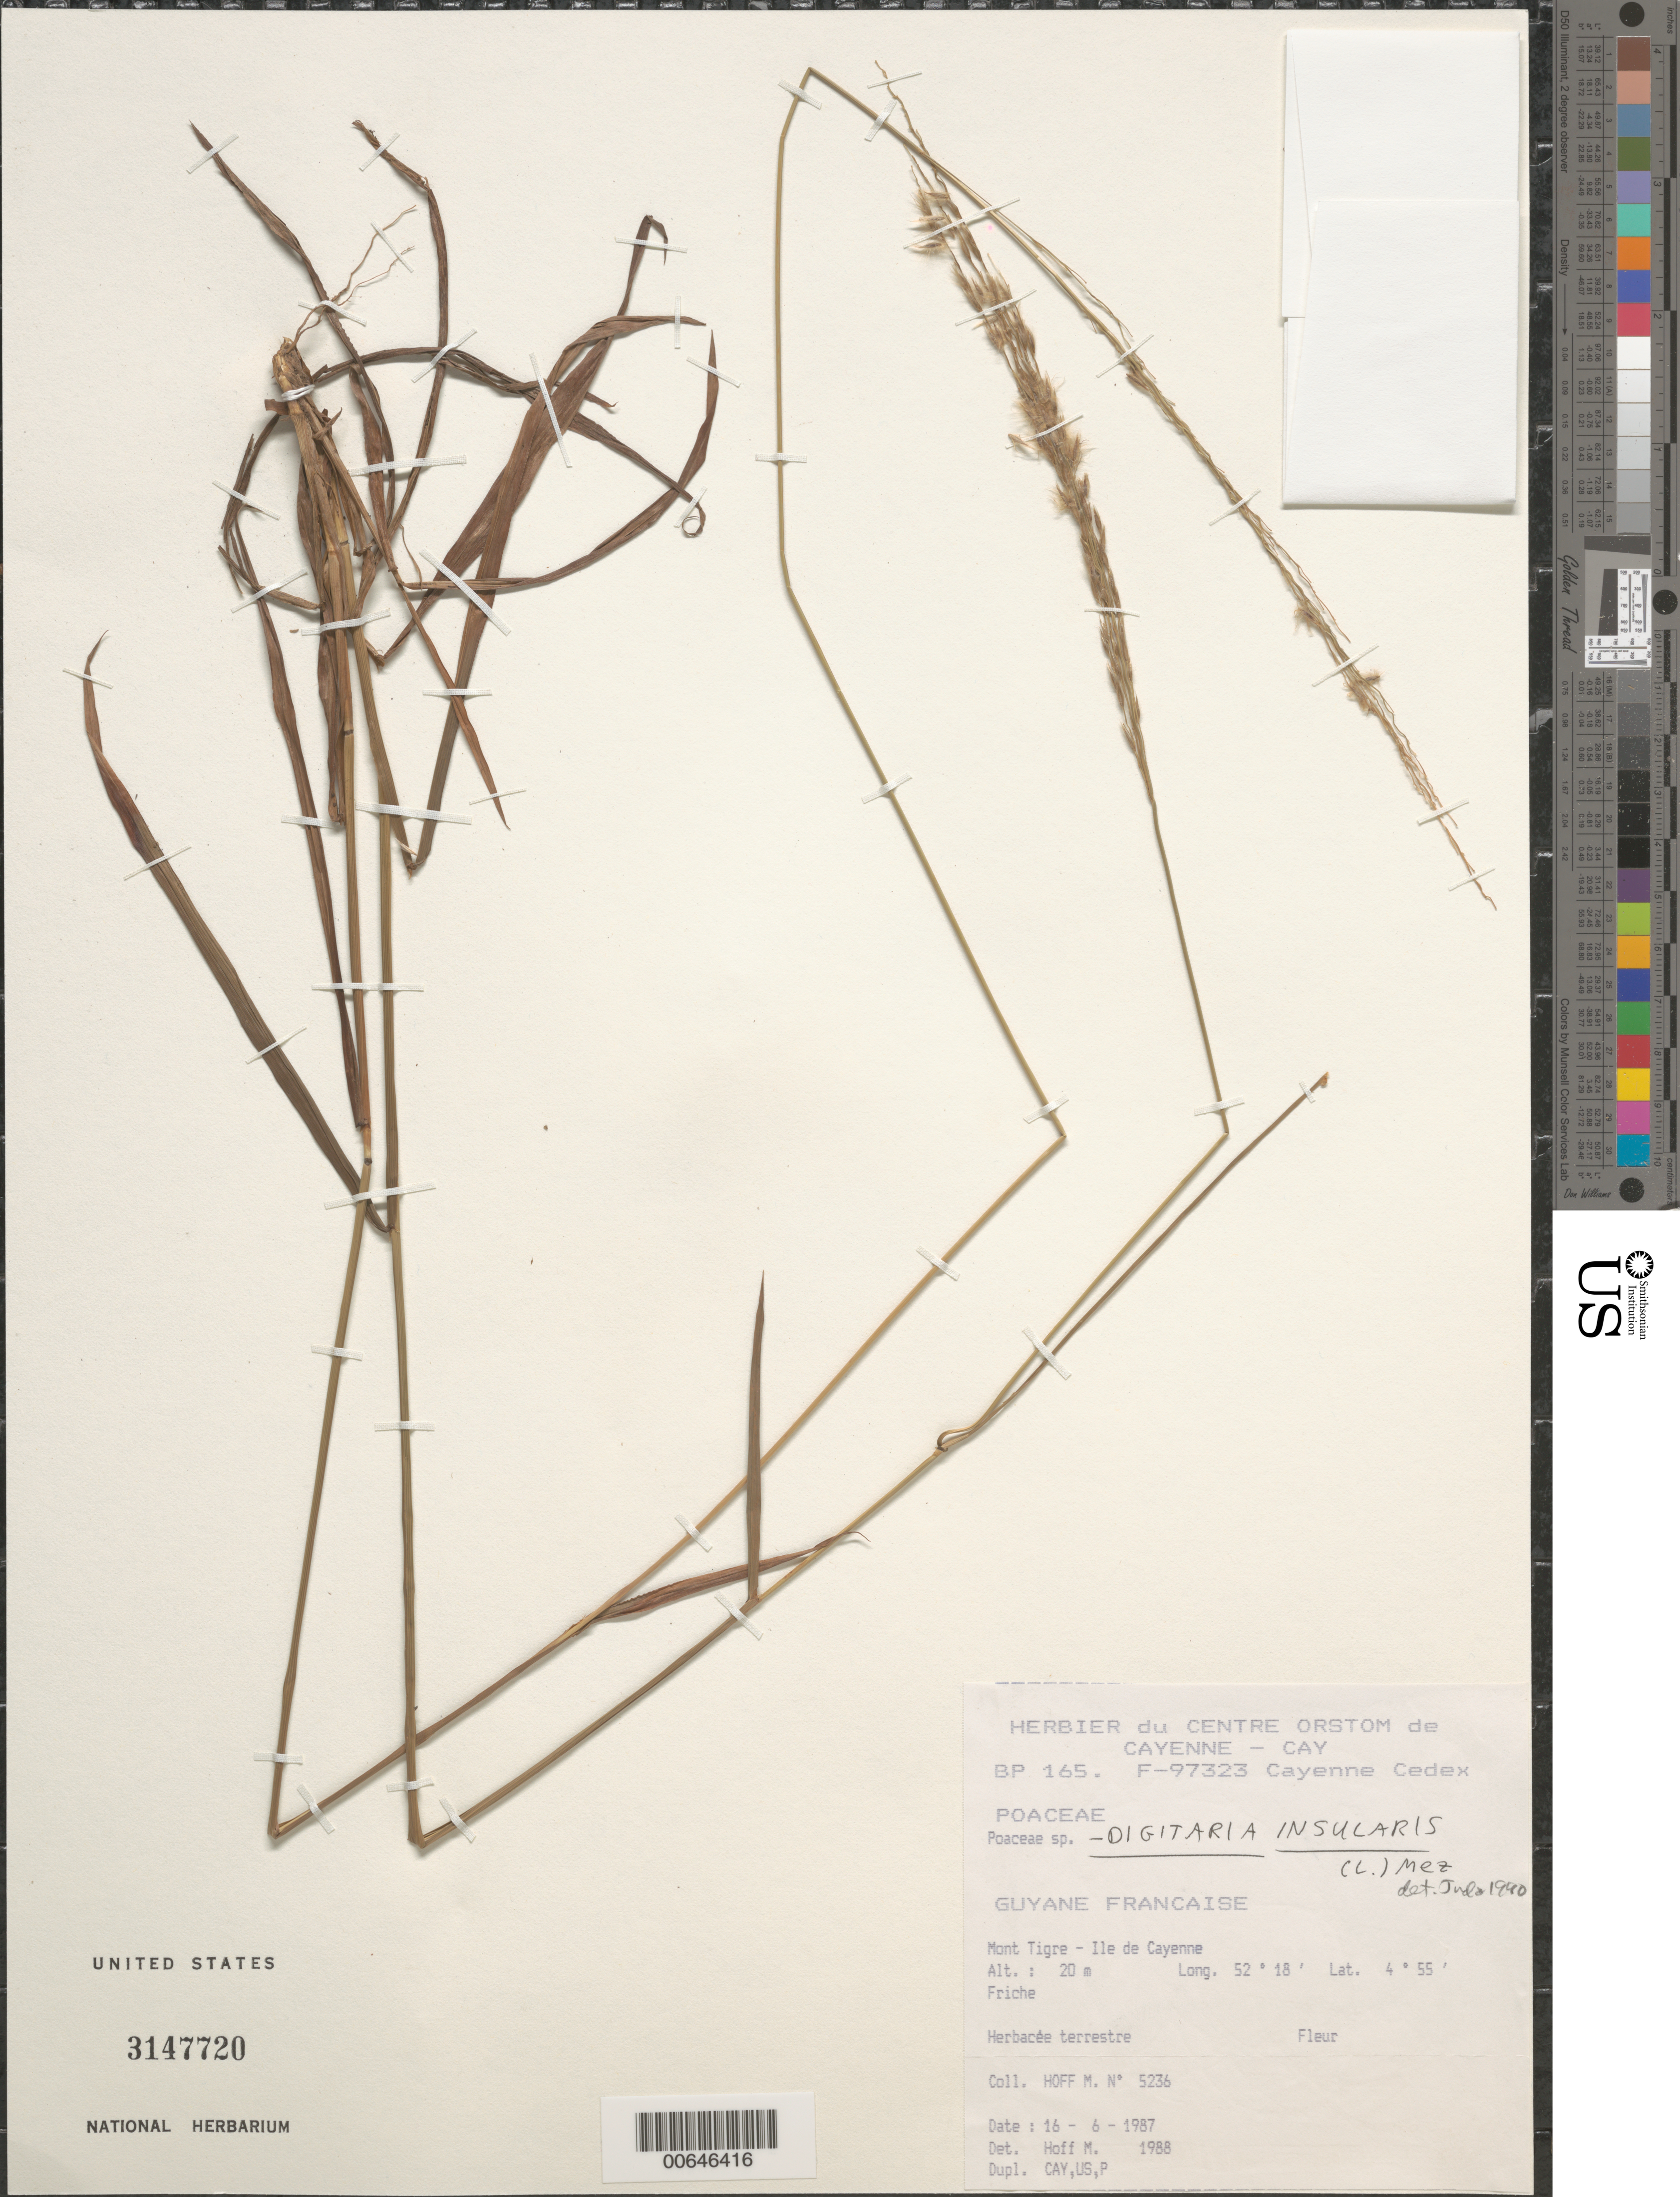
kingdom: Plantae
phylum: Tracheophyta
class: Liliopsida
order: Poales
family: Poaceae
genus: Digitaria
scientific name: Digitaria insularis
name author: (L.) Fedde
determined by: Judziewicz, E. J.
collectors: M. Hoff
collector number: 5236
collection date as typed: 16-Jun-87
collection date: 1987-06-16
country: French Guiana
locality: Ile de Cayenne, Mont Tigre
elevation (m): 20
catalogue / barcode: US 3147720